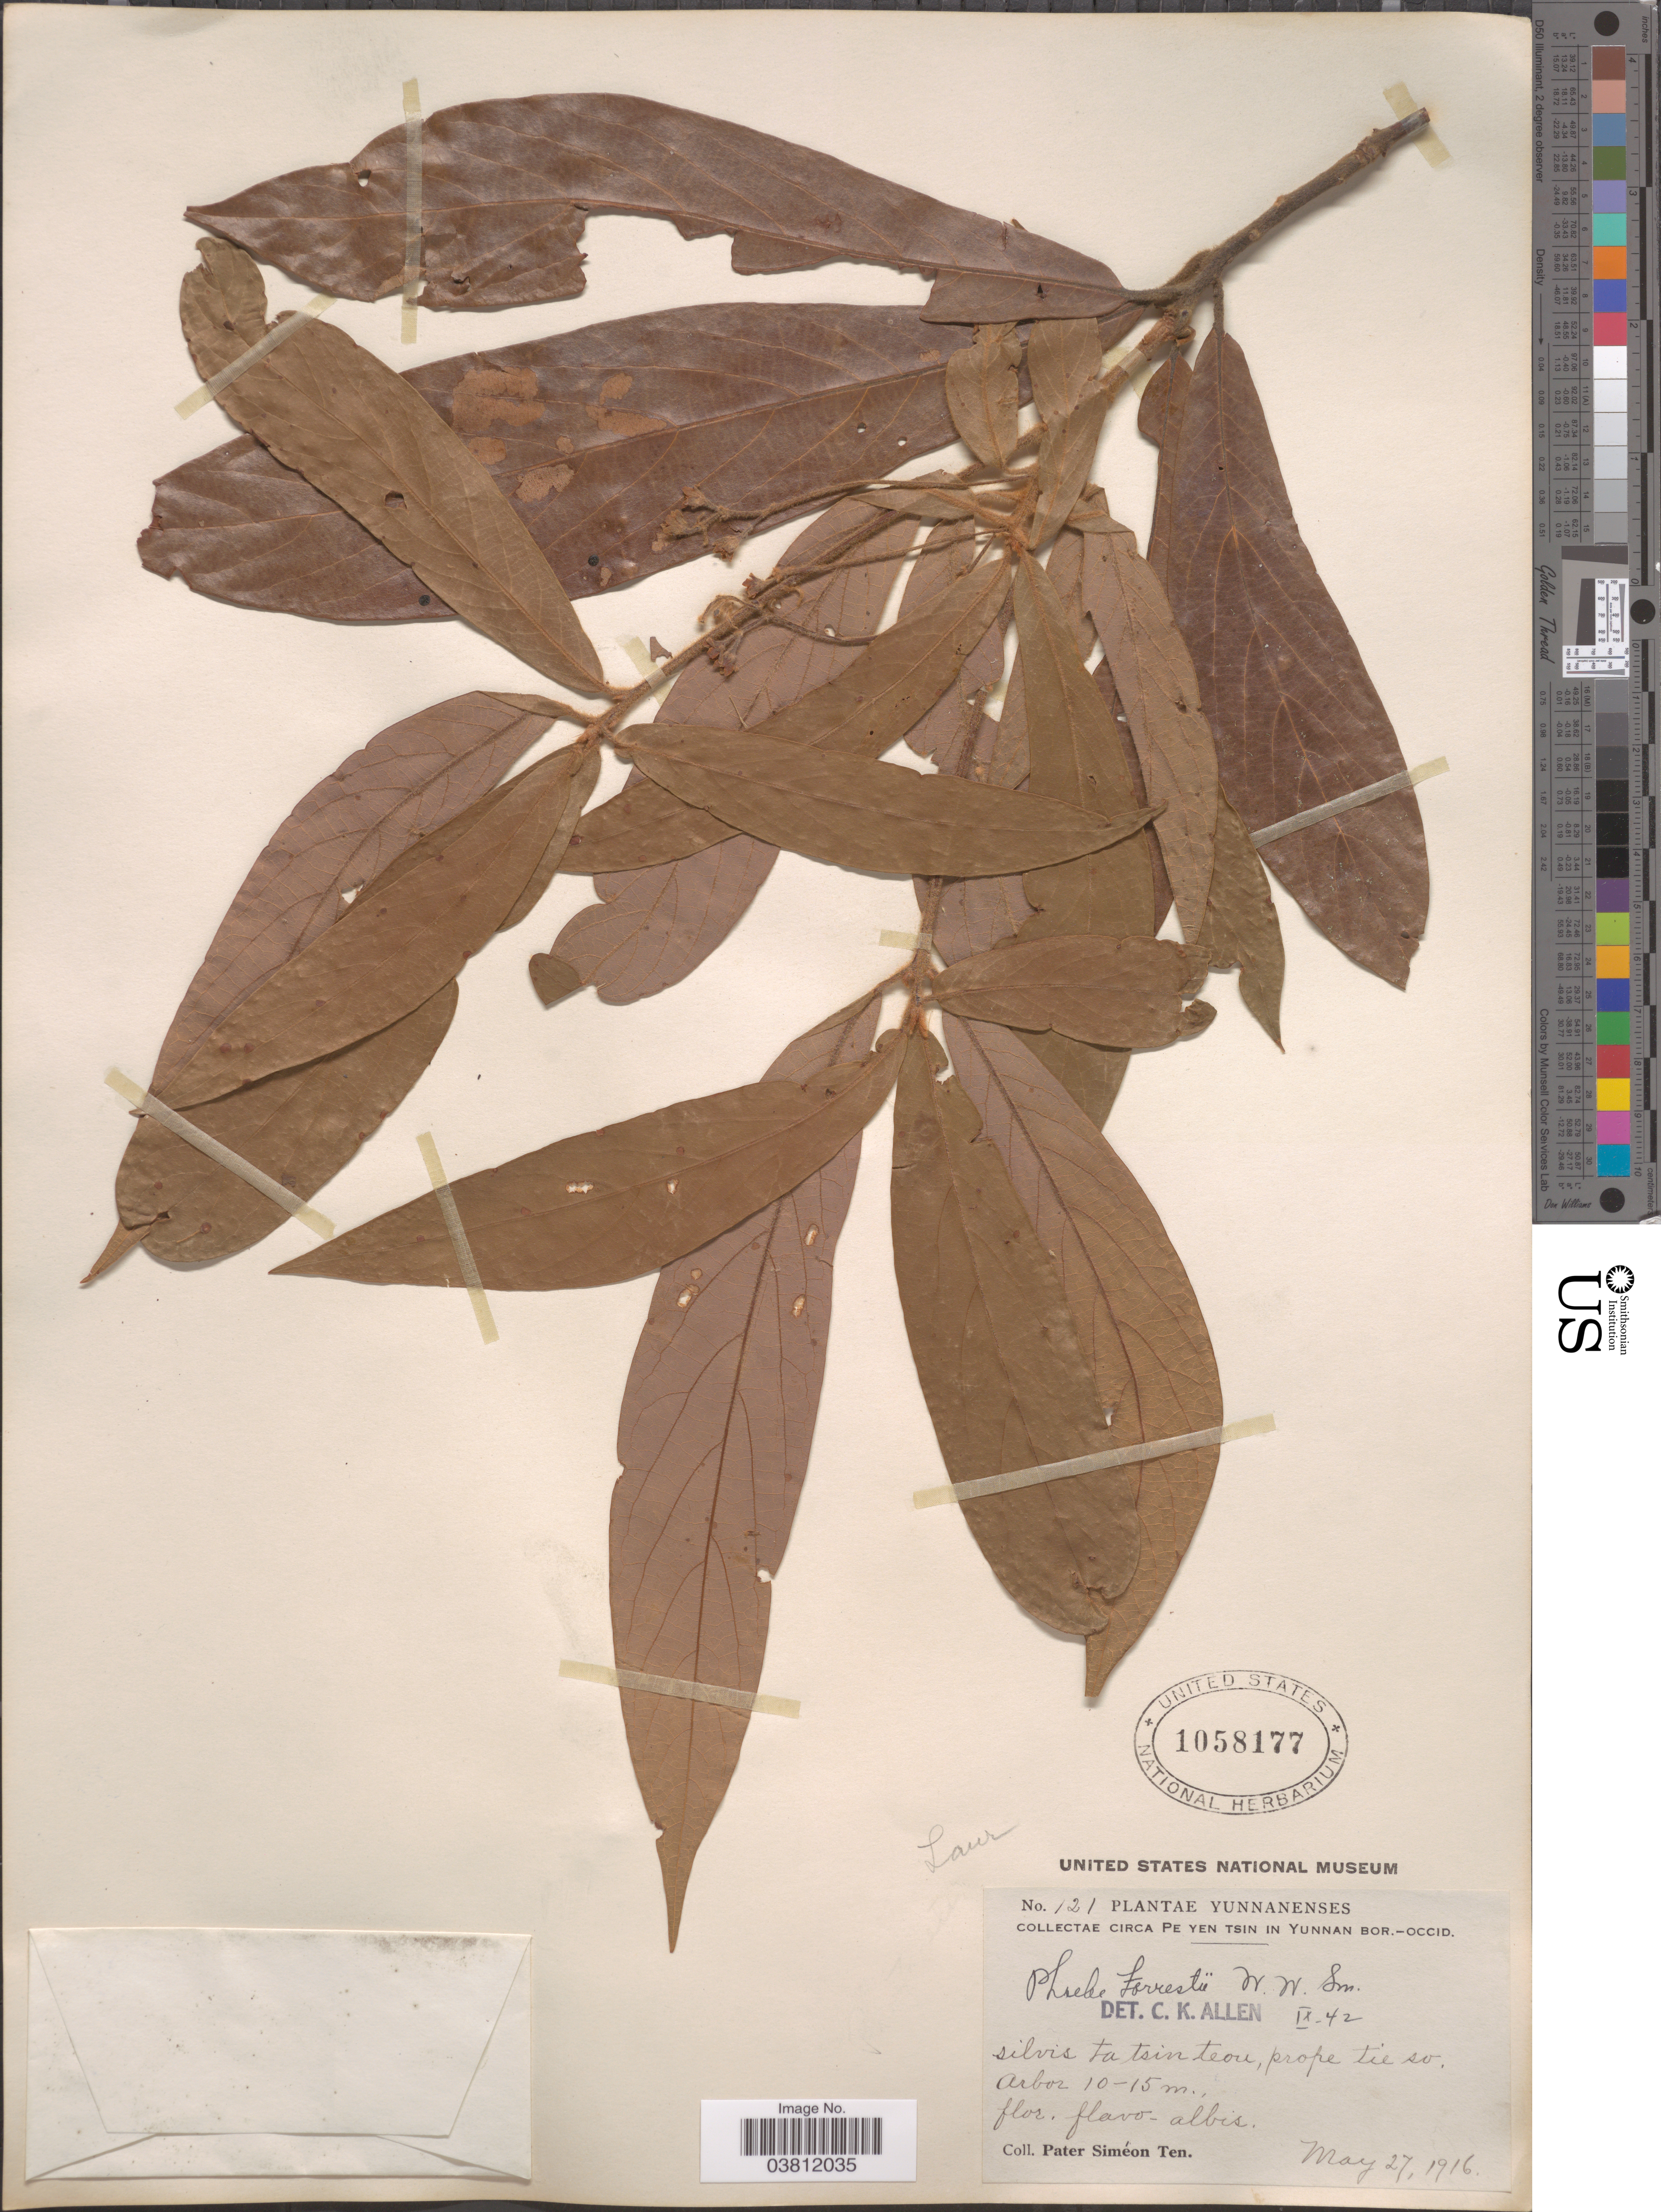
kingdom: Plantae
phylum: Tracheophyta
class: Magnoliopsida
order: Laurales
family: Lauraceae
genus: Phoebe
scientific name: Phoebe forrestii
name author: W.W. Sm.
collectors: P. S. Ten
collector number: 121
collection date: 1916-05-27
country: China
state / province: Yunnan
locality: Circa Pe Yen Tsin in Yunnan bor-occid. Silvis ta tsin teou, prope tie so.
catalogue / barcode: US 1058177